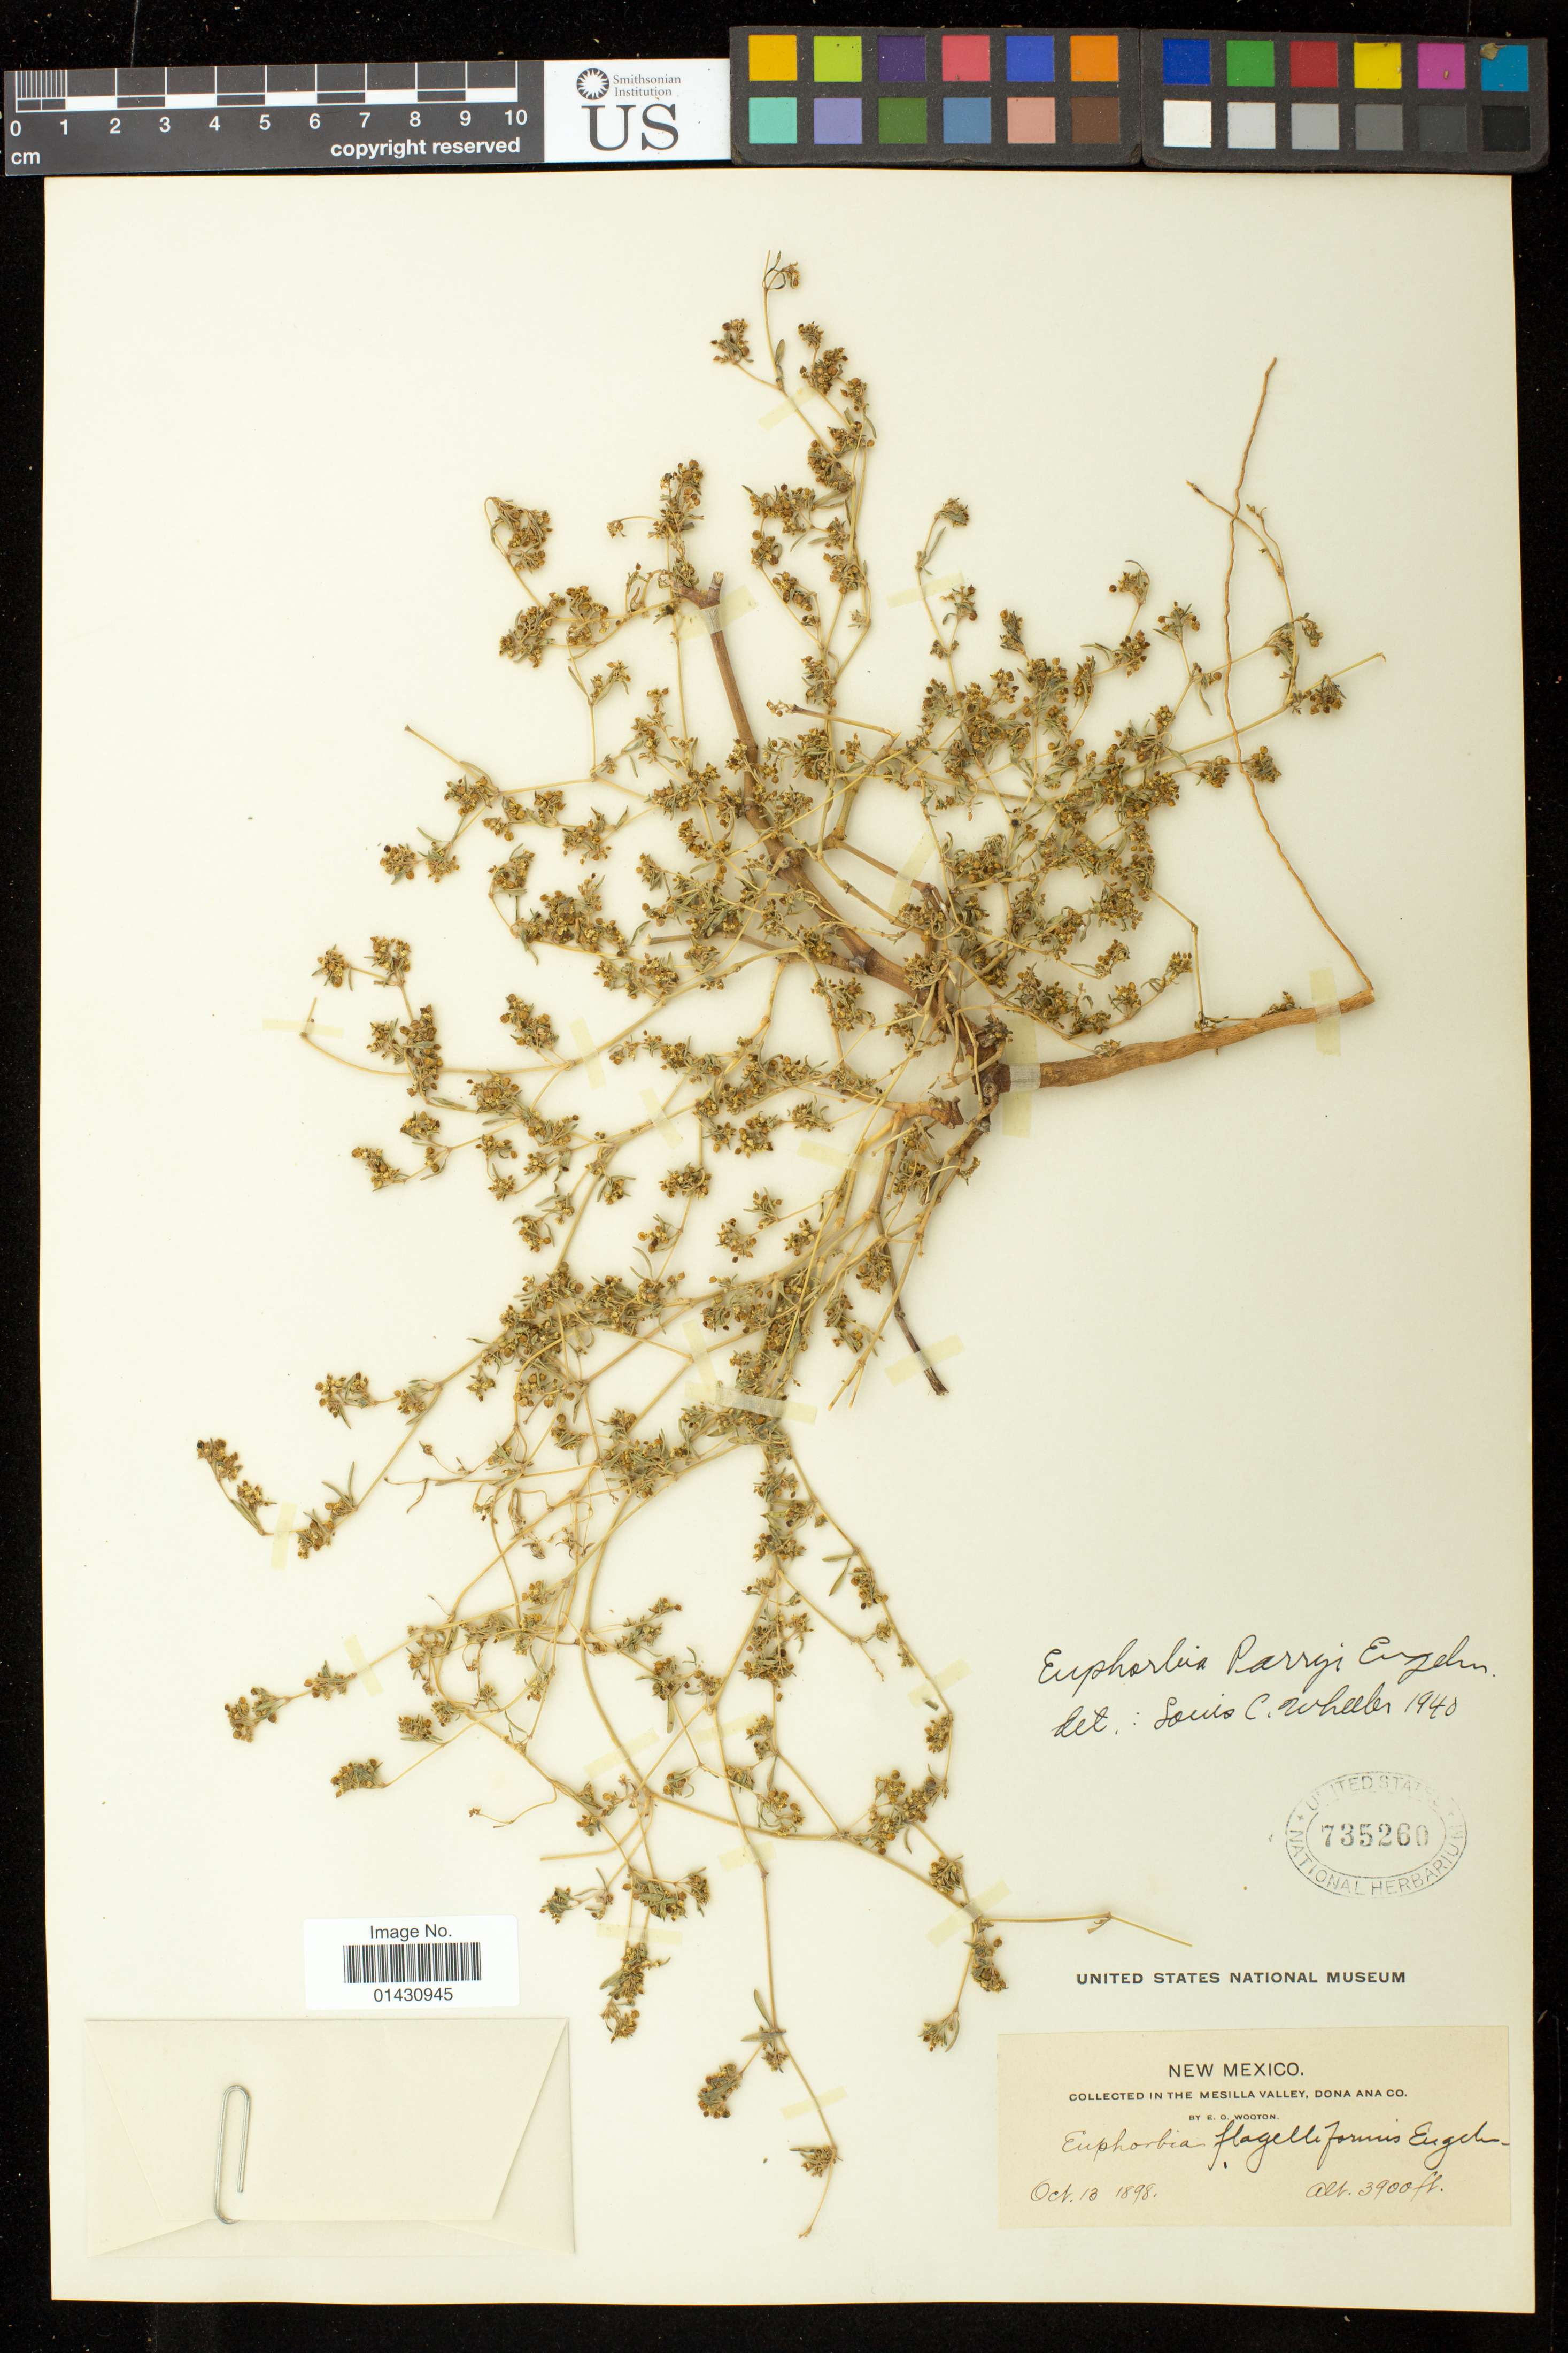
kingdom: Plantae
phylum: Tracheophyta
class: Magnoliopsida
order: Malpighiales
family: Euphorbiaceae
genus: Euphorbia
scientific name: Euphorbia parryi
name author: Engelm.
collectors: E. O. Wooton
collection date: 1898-10-13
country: United States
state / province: New Mexico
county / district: Dona Ana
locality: Mesilla Valley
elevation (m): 1189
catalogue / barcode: US 735260